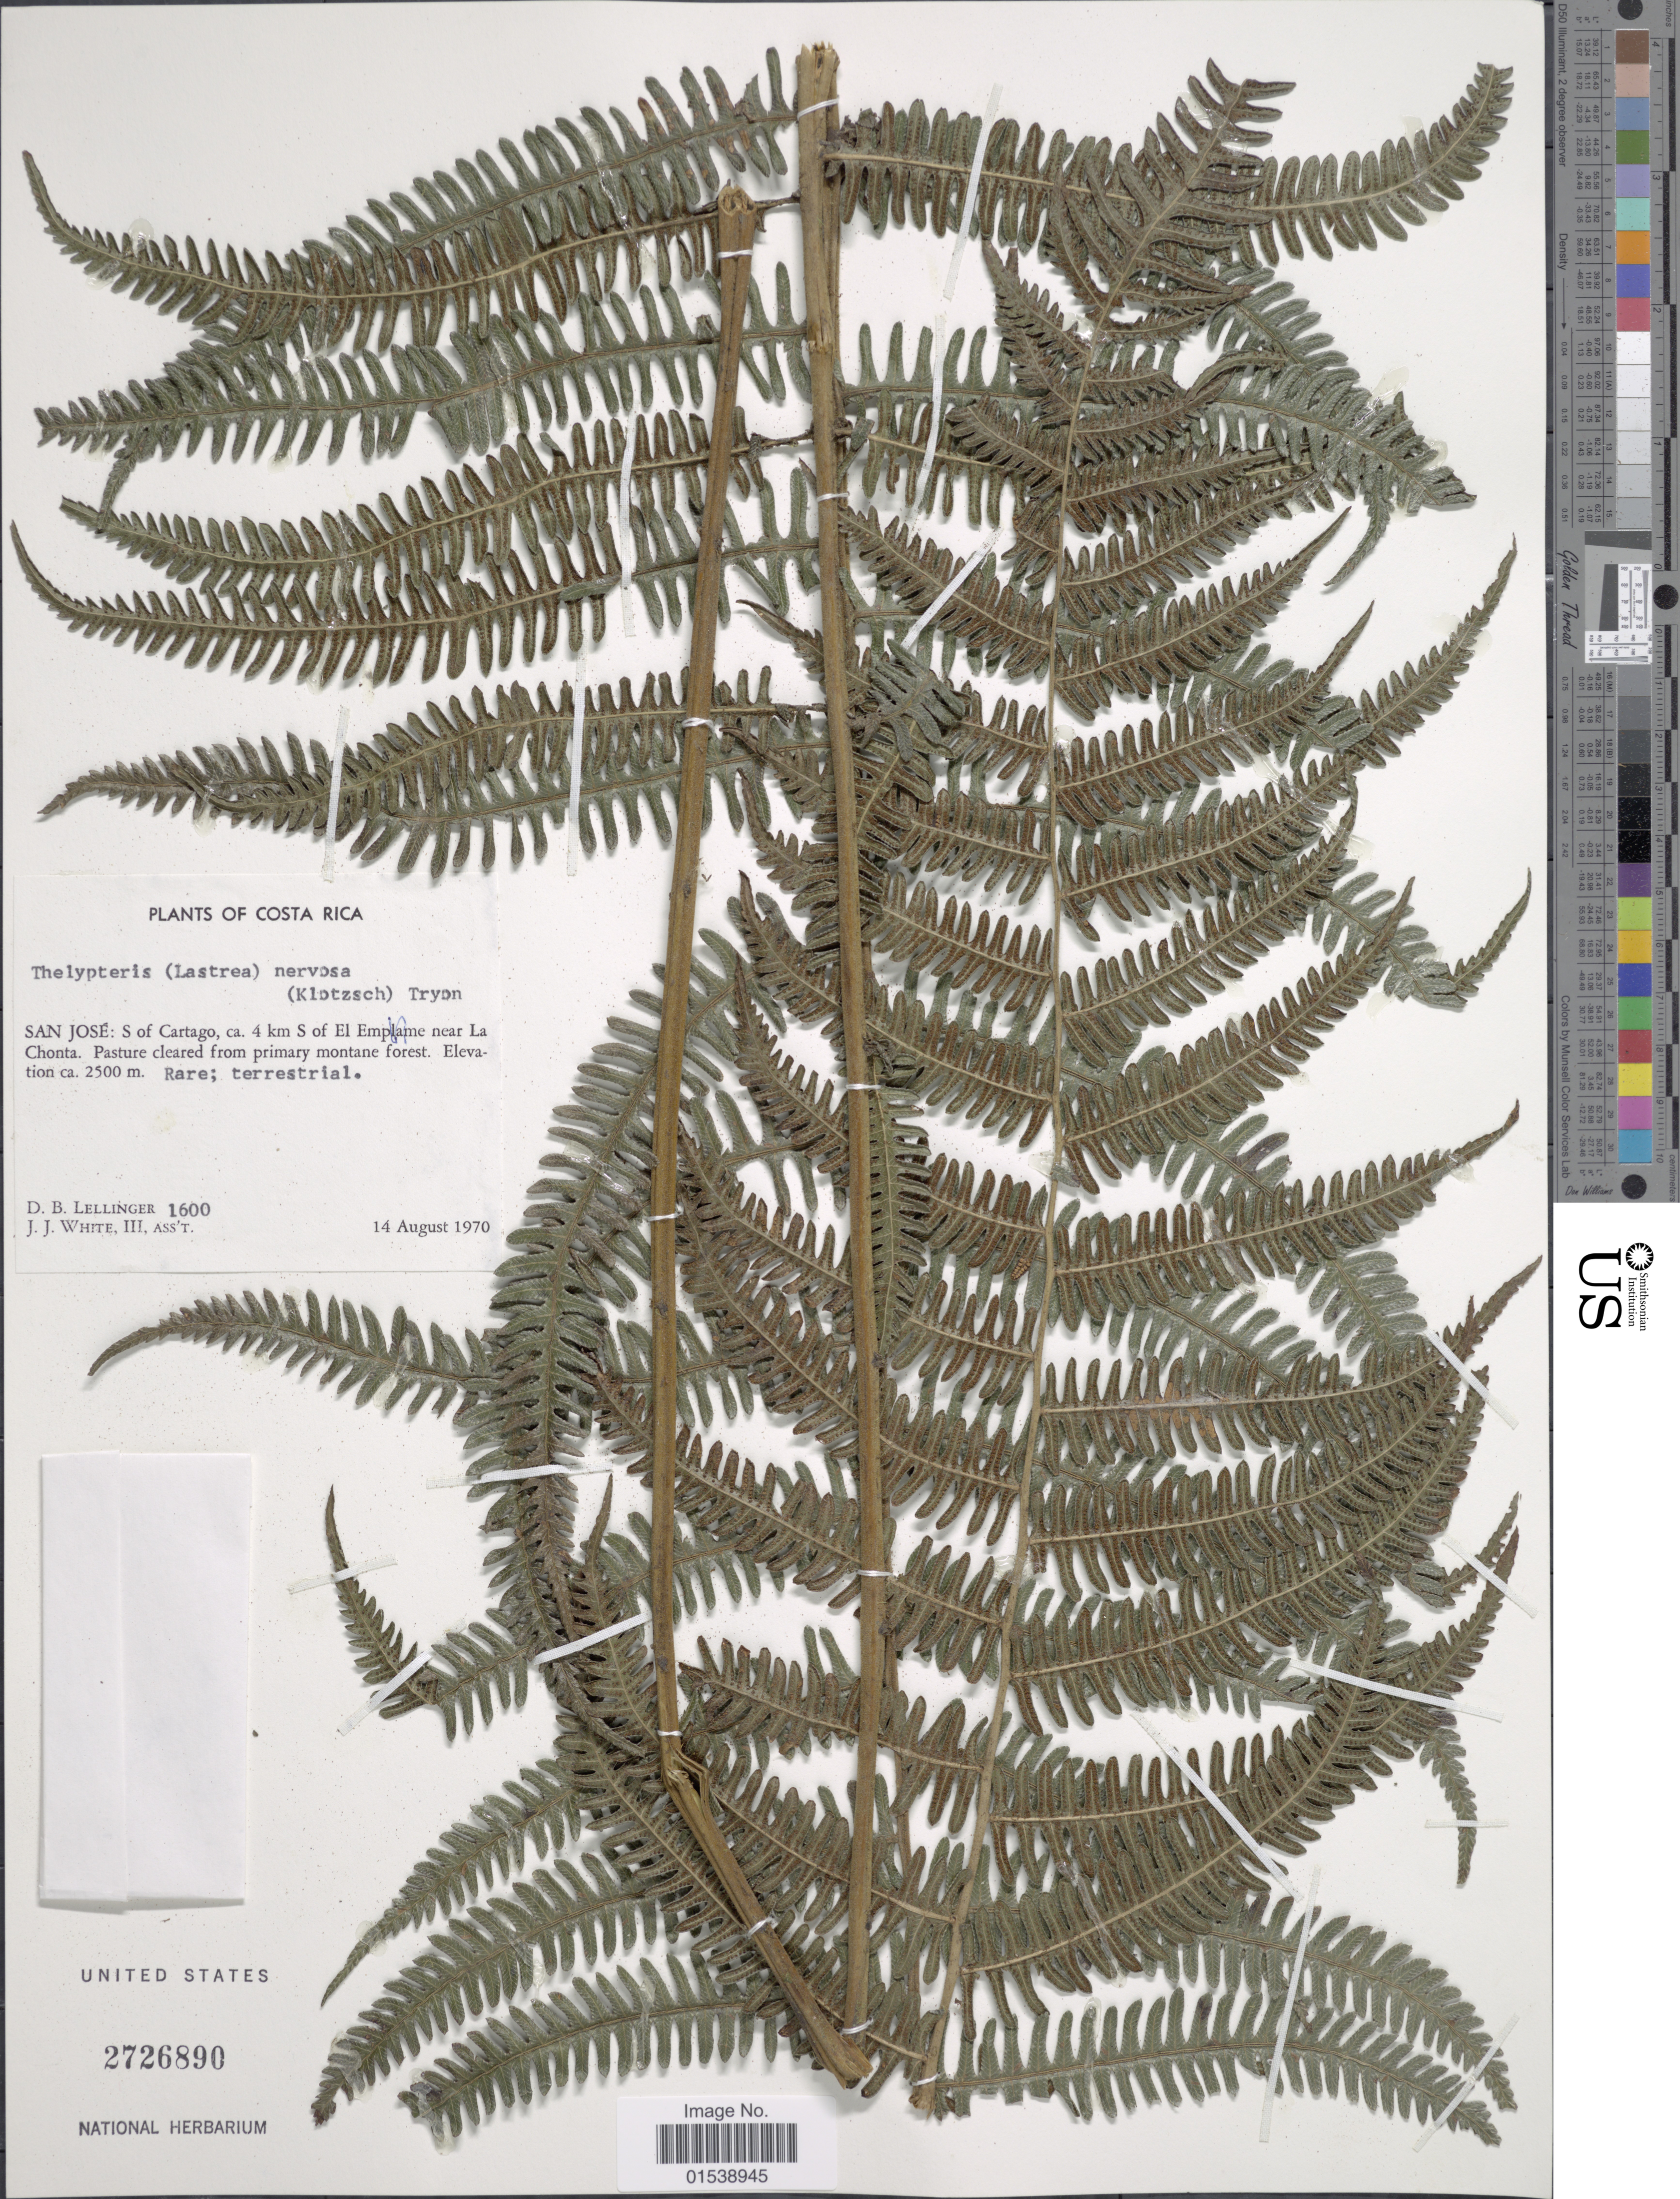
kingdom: Plantae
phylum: Tracheophyta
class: Polypodiopsida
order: Polypodiales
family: Thelypteridaceae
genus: Amauropelta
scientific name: Amauropelta rudis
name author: (Kunze) Pic. Serm.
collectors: D. B. Lellinger & J. J. White III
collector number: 1600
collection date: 1970-08-14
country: Costa Rica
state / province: San José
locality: San Jose: S of Cartago, ca. 4 km S of El Emplame near La Chonta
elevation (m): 2500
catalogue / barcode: US 2726890